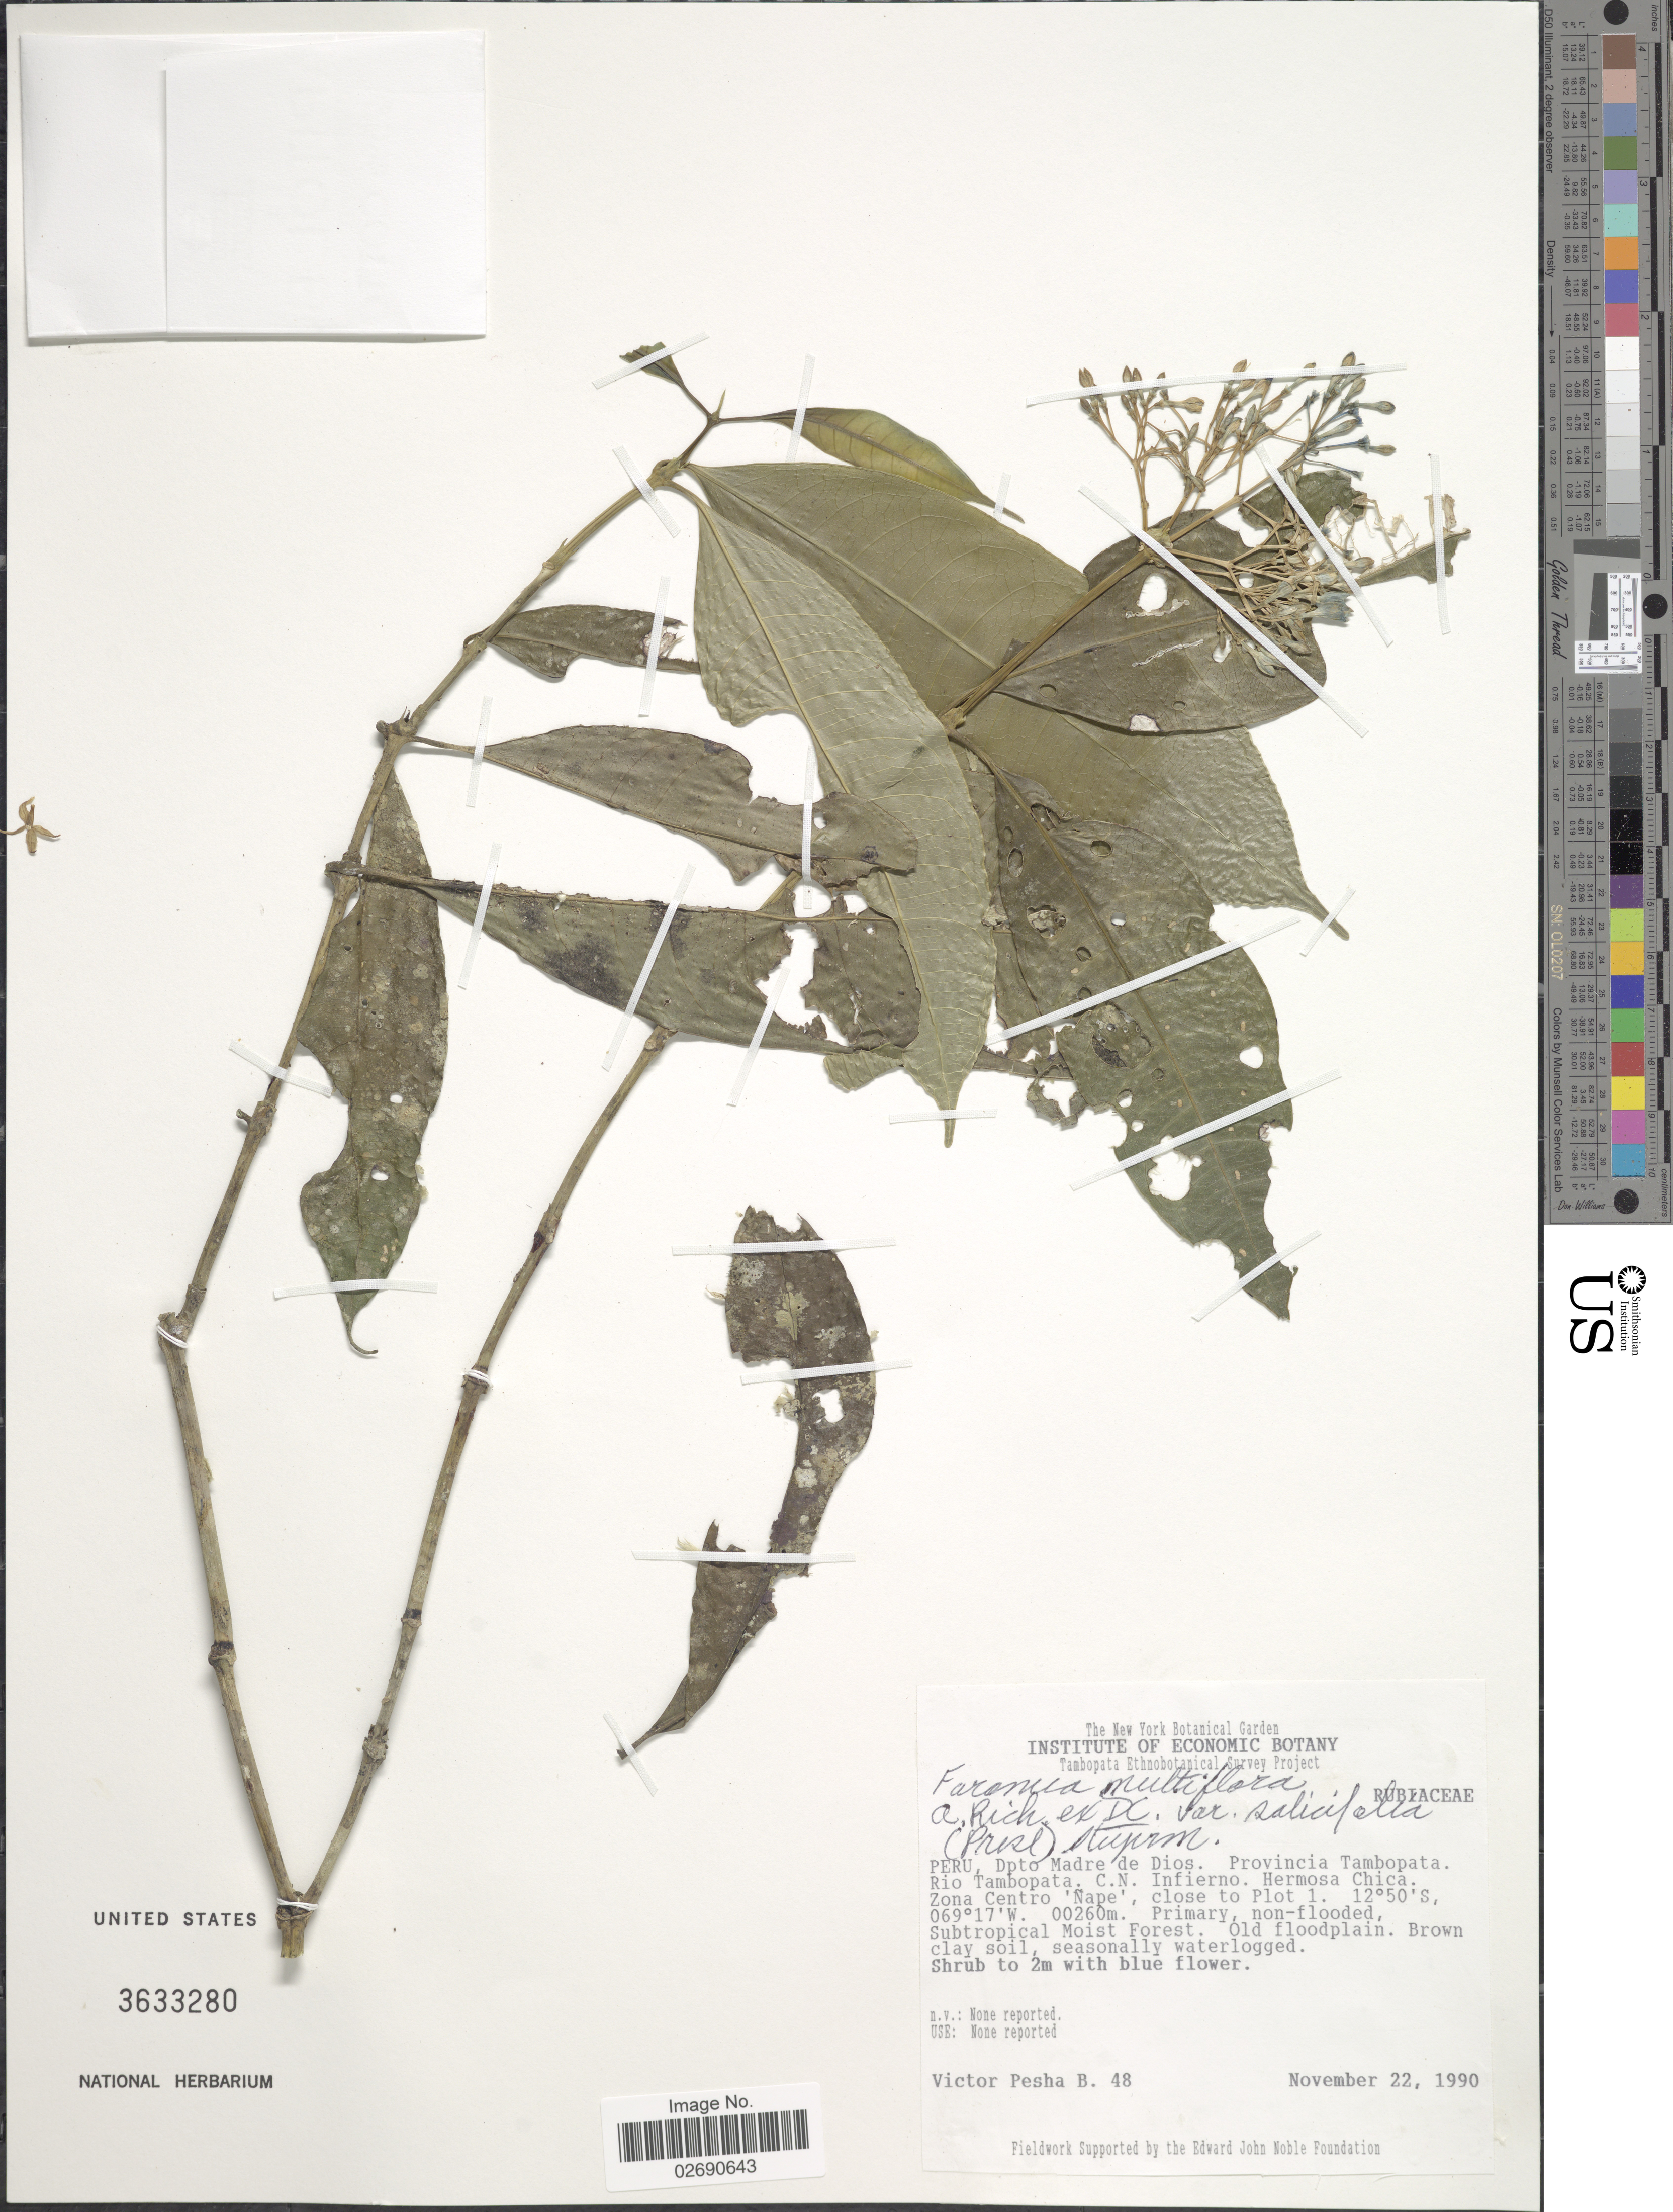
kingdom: Plantae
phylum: Tracheophyta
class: Magnoliopsida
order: Gentianales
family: Rubiaceae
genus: Faramea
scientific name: Faramea multiflora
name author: A. Rich. ex DC.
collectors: V. Pesha Baca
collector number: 48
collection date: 1990-11-22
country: Peru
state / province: Madre de Dios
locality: Dpto Madre de Dios, Provincia Tambopata Rio Tambopata. C.N. Infierno. Hermosa Chica. Zona Centro 'Nape'. Primary, non-flooded, Subtropical Moist Forest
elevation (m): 260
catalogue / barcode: US 3633280